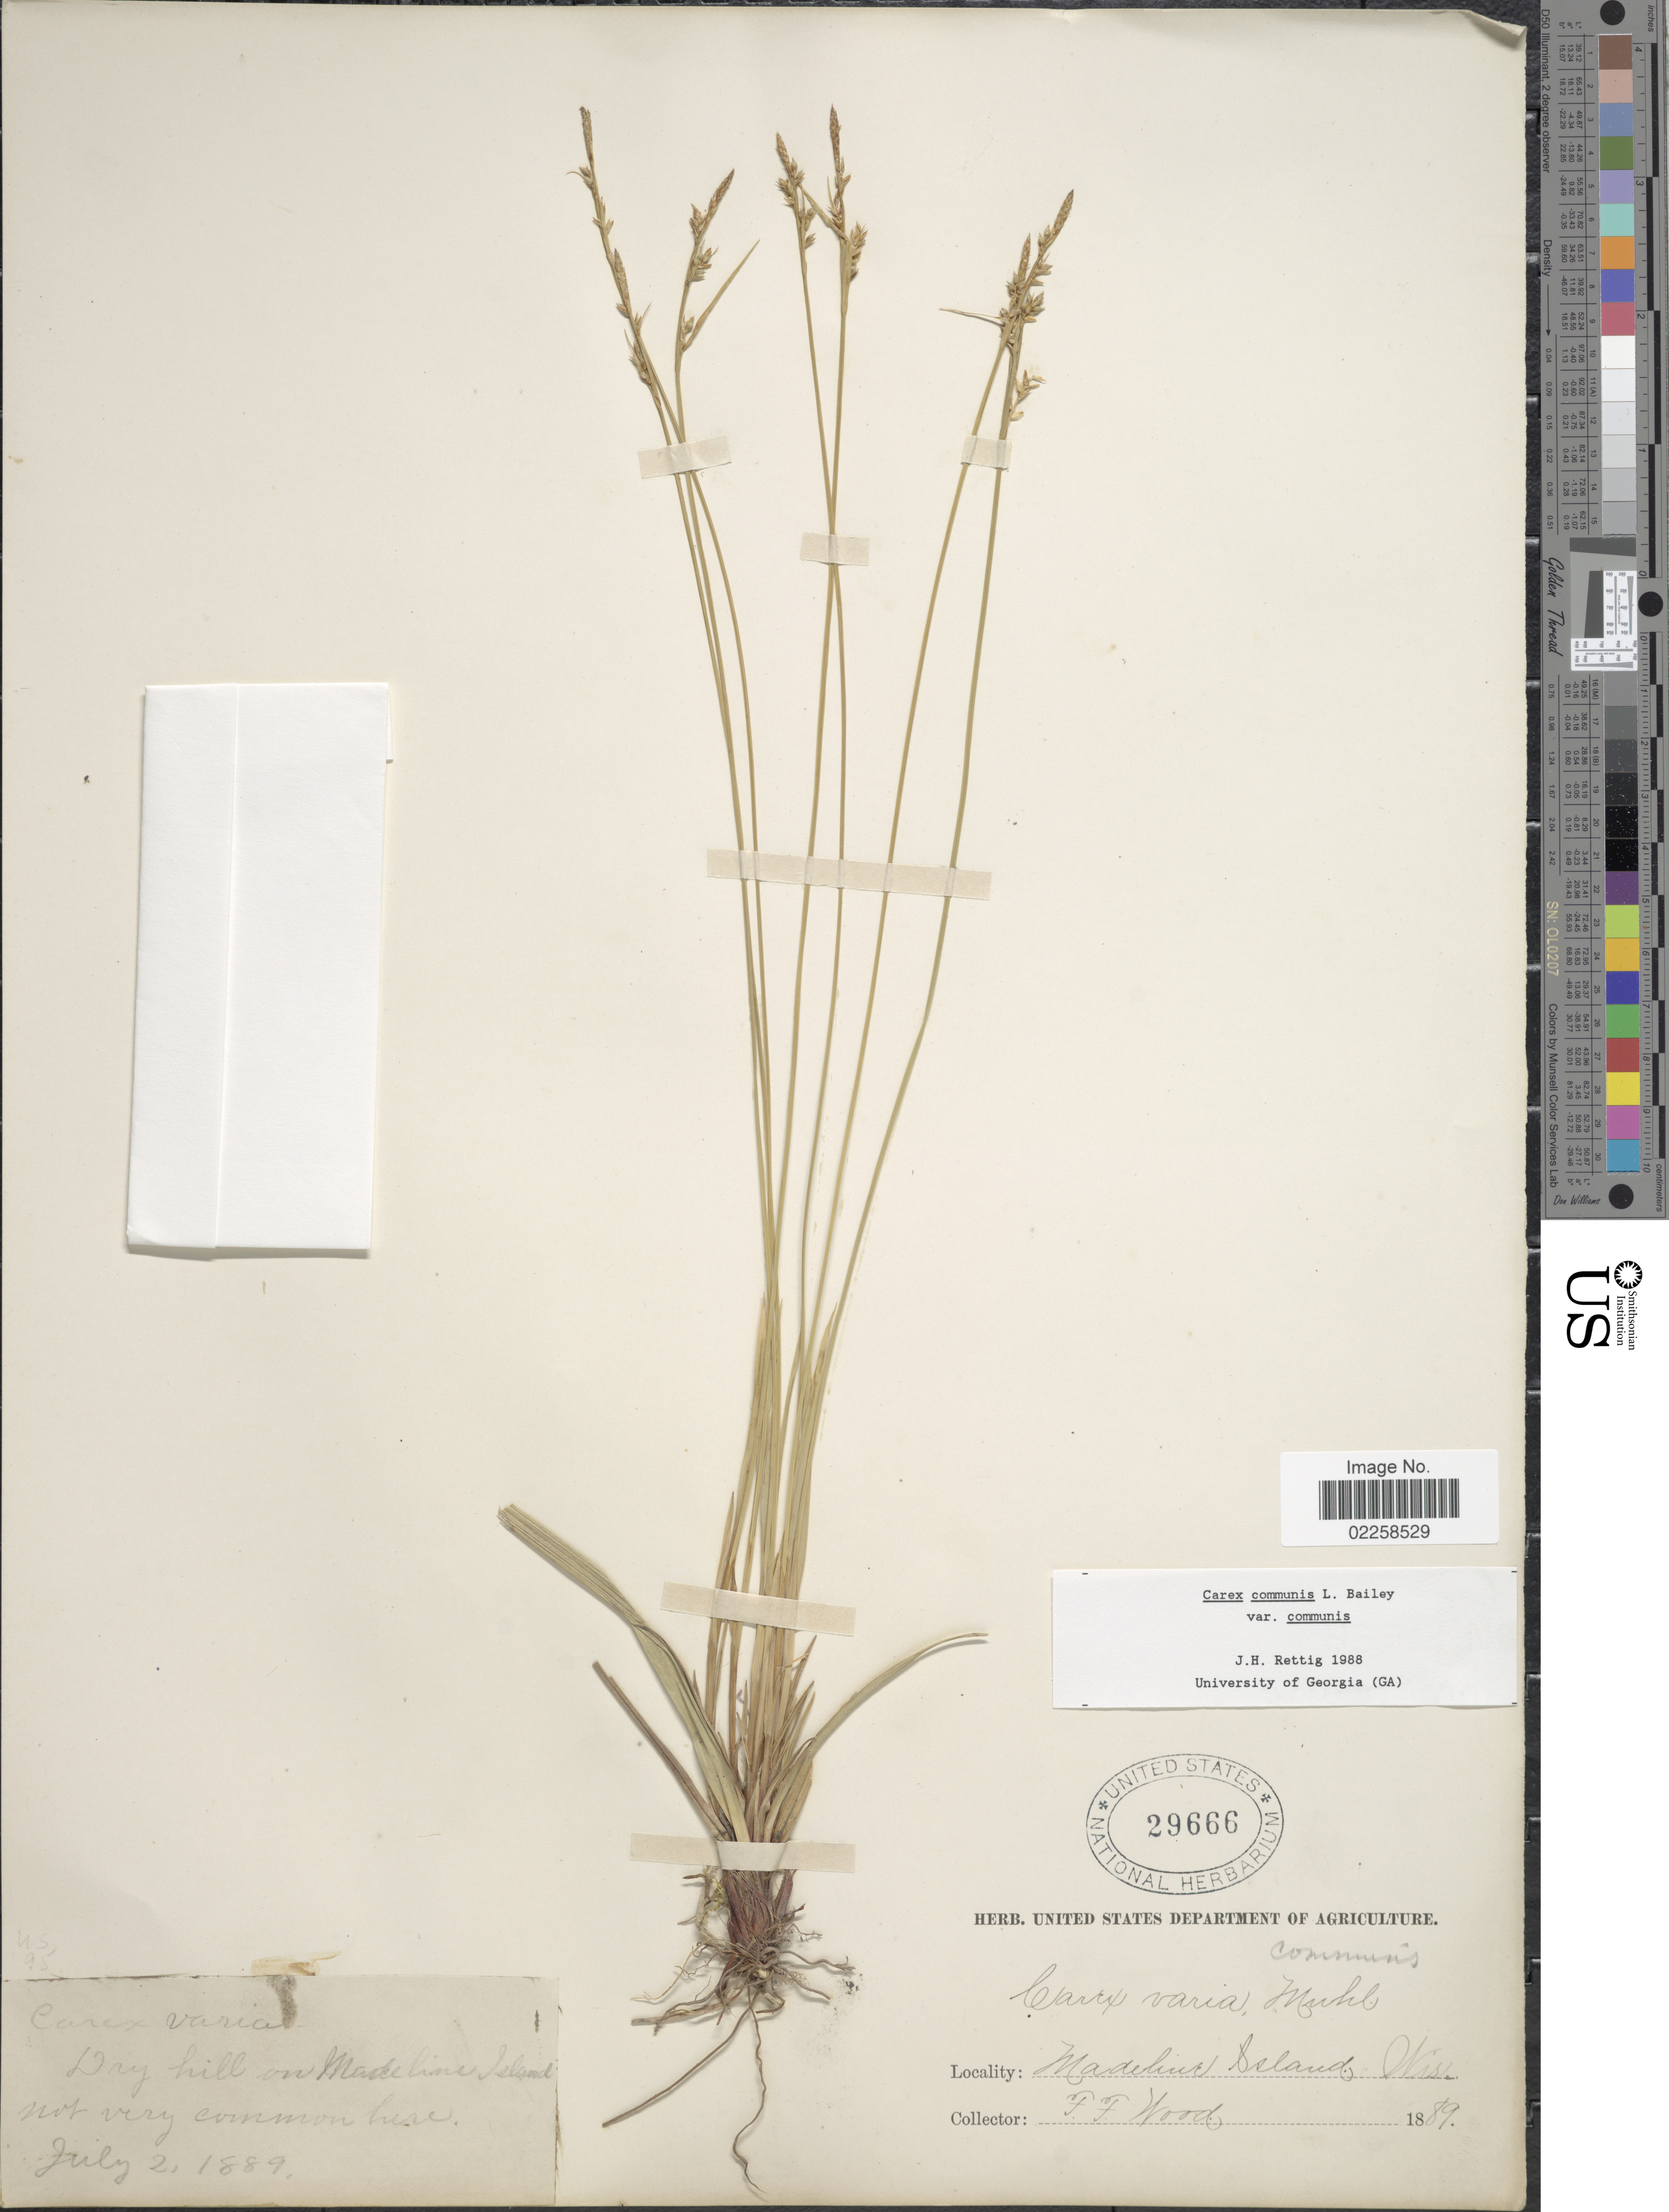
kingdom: Plantae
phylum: Tracheophyta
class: Liliopsida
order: Poales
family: Cyperaceae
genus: Carex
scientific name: Carex communis var. communis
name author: L.H. Bailey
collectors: F. Wood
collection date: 1889-07-02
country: United States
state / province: Wisconsin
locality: Dry hill on Madeline Island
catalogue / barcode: US 29666